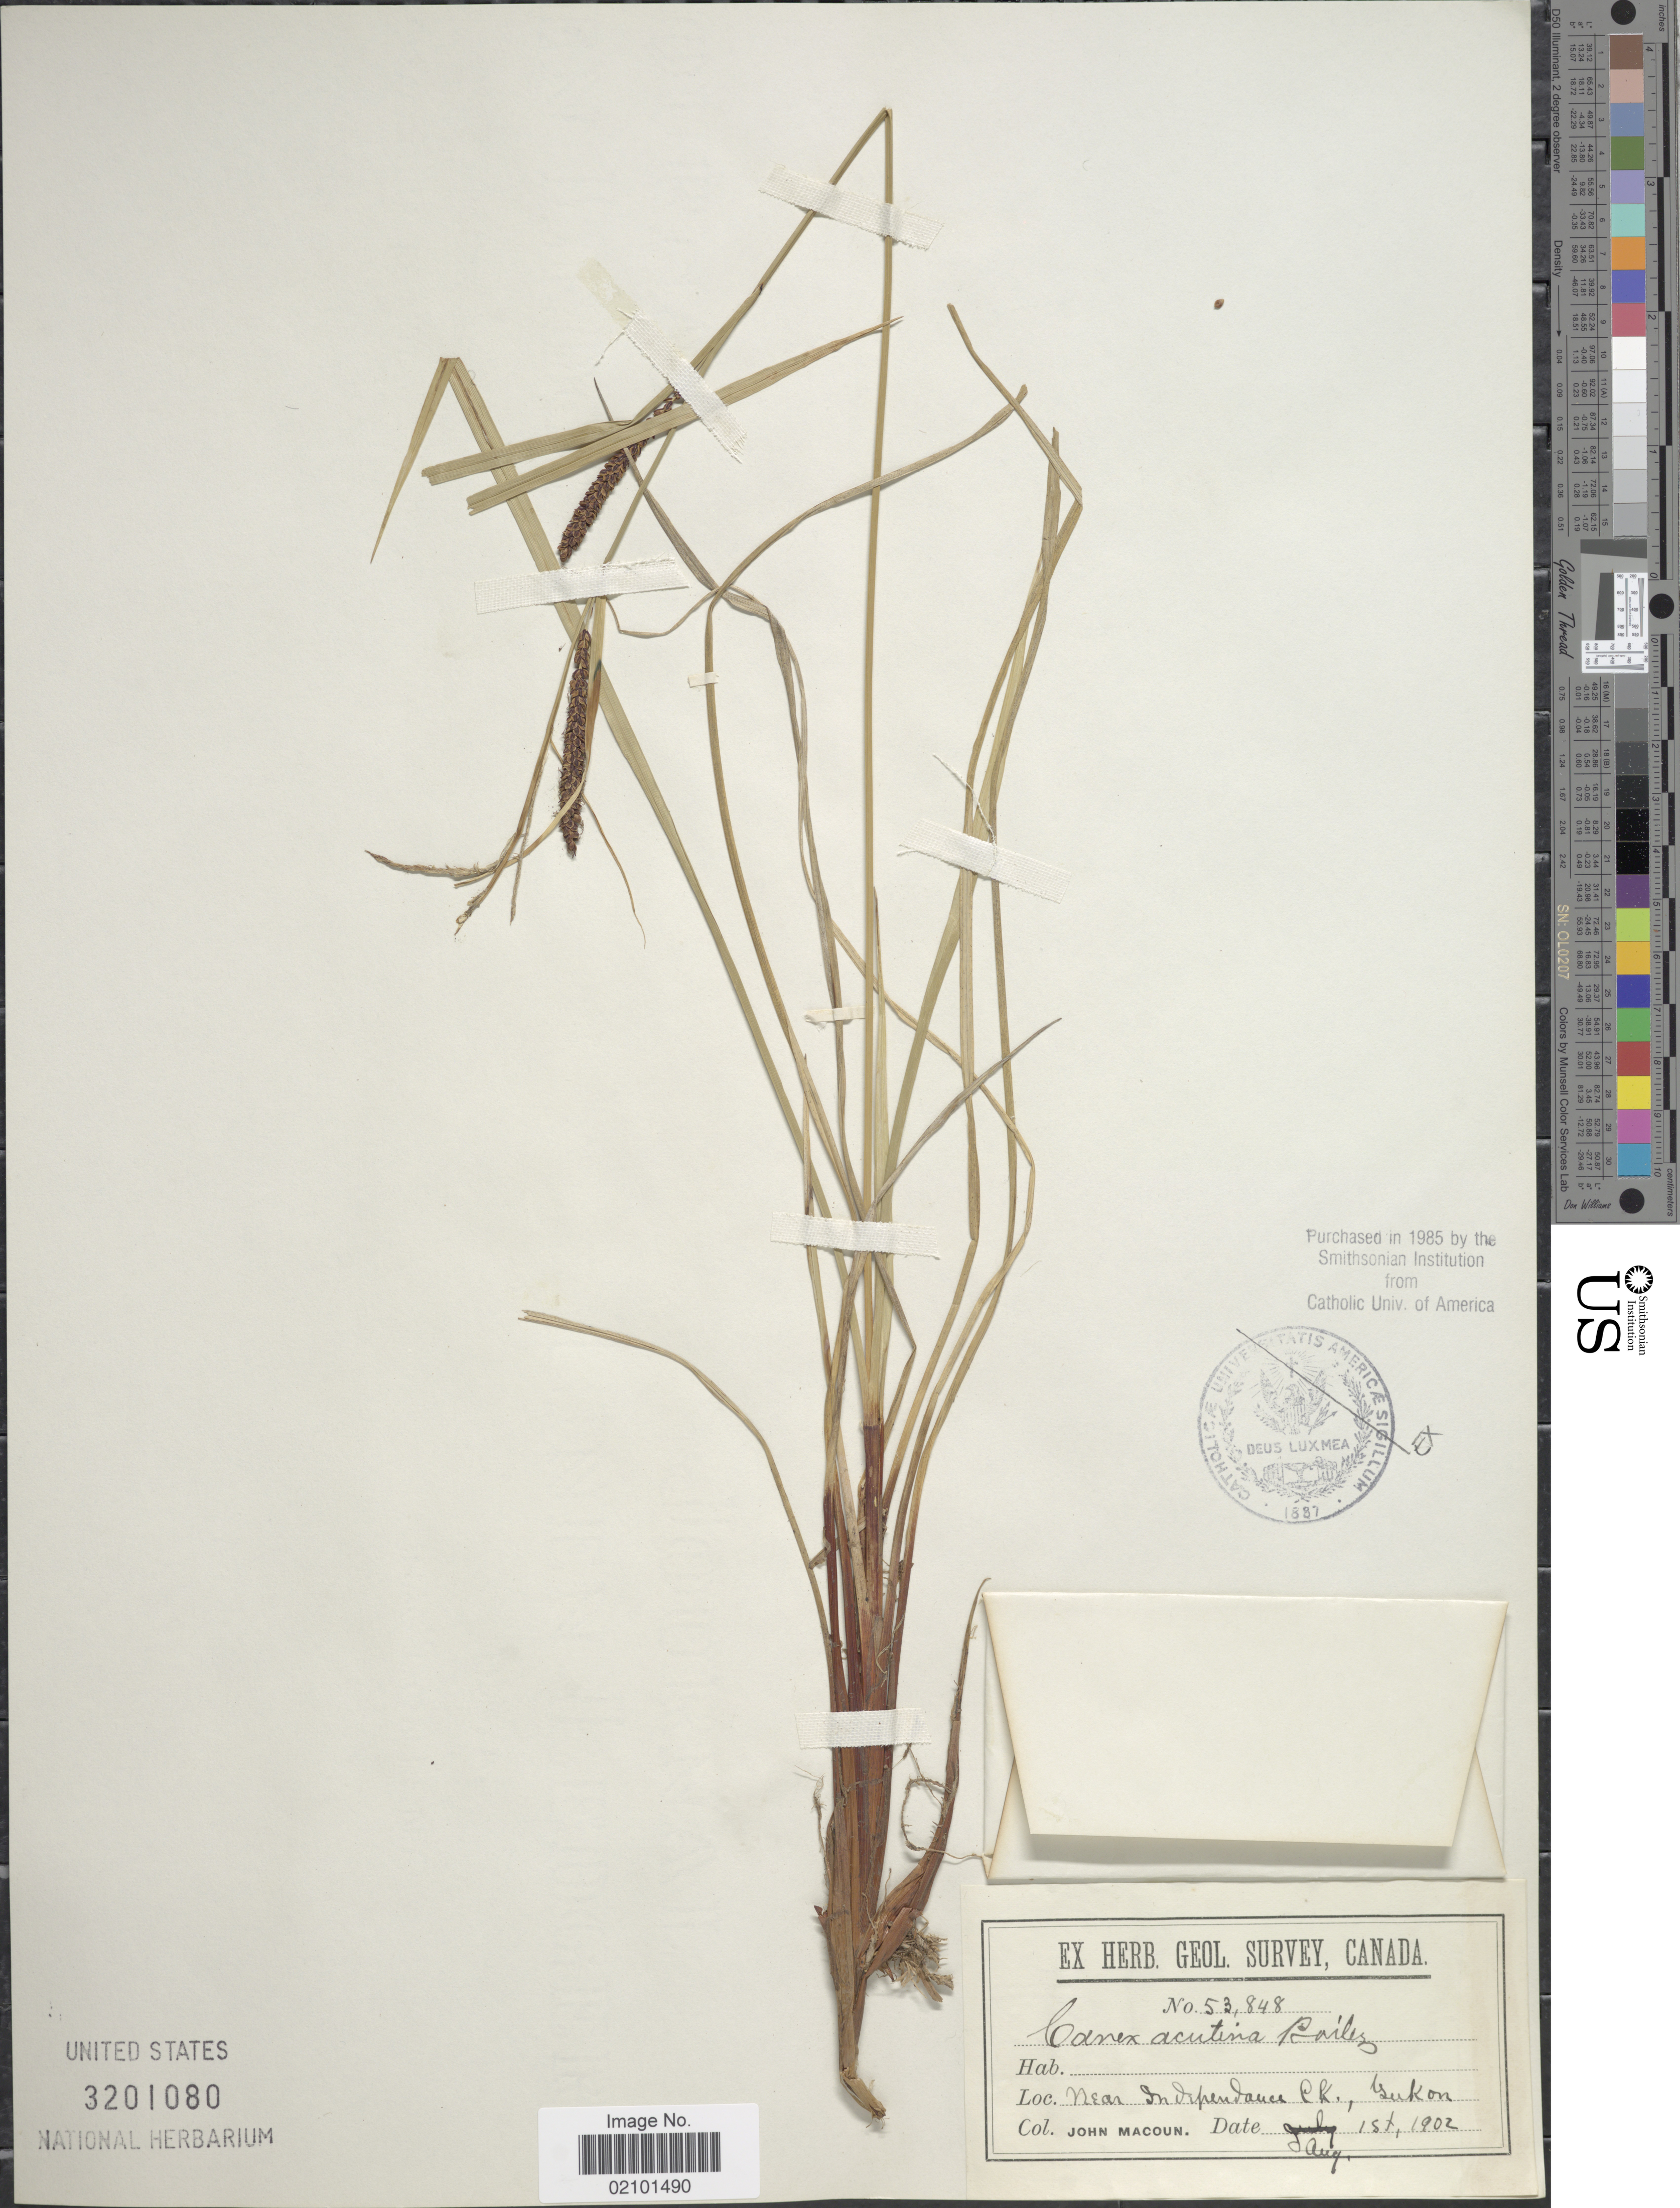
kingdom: Plantae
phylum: Tracheophyta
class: Liliopsida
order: Poales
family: Cyperaceae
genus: Carex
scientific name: Carex aquatilis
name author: Wahlenb.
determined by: Mackenzie, K. K.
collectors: J. Macoun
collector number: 53848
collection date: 1902-08-01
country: Canada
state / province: Yukon Territory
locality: Near Independance Ck. Yukon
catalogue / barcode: US 3201080